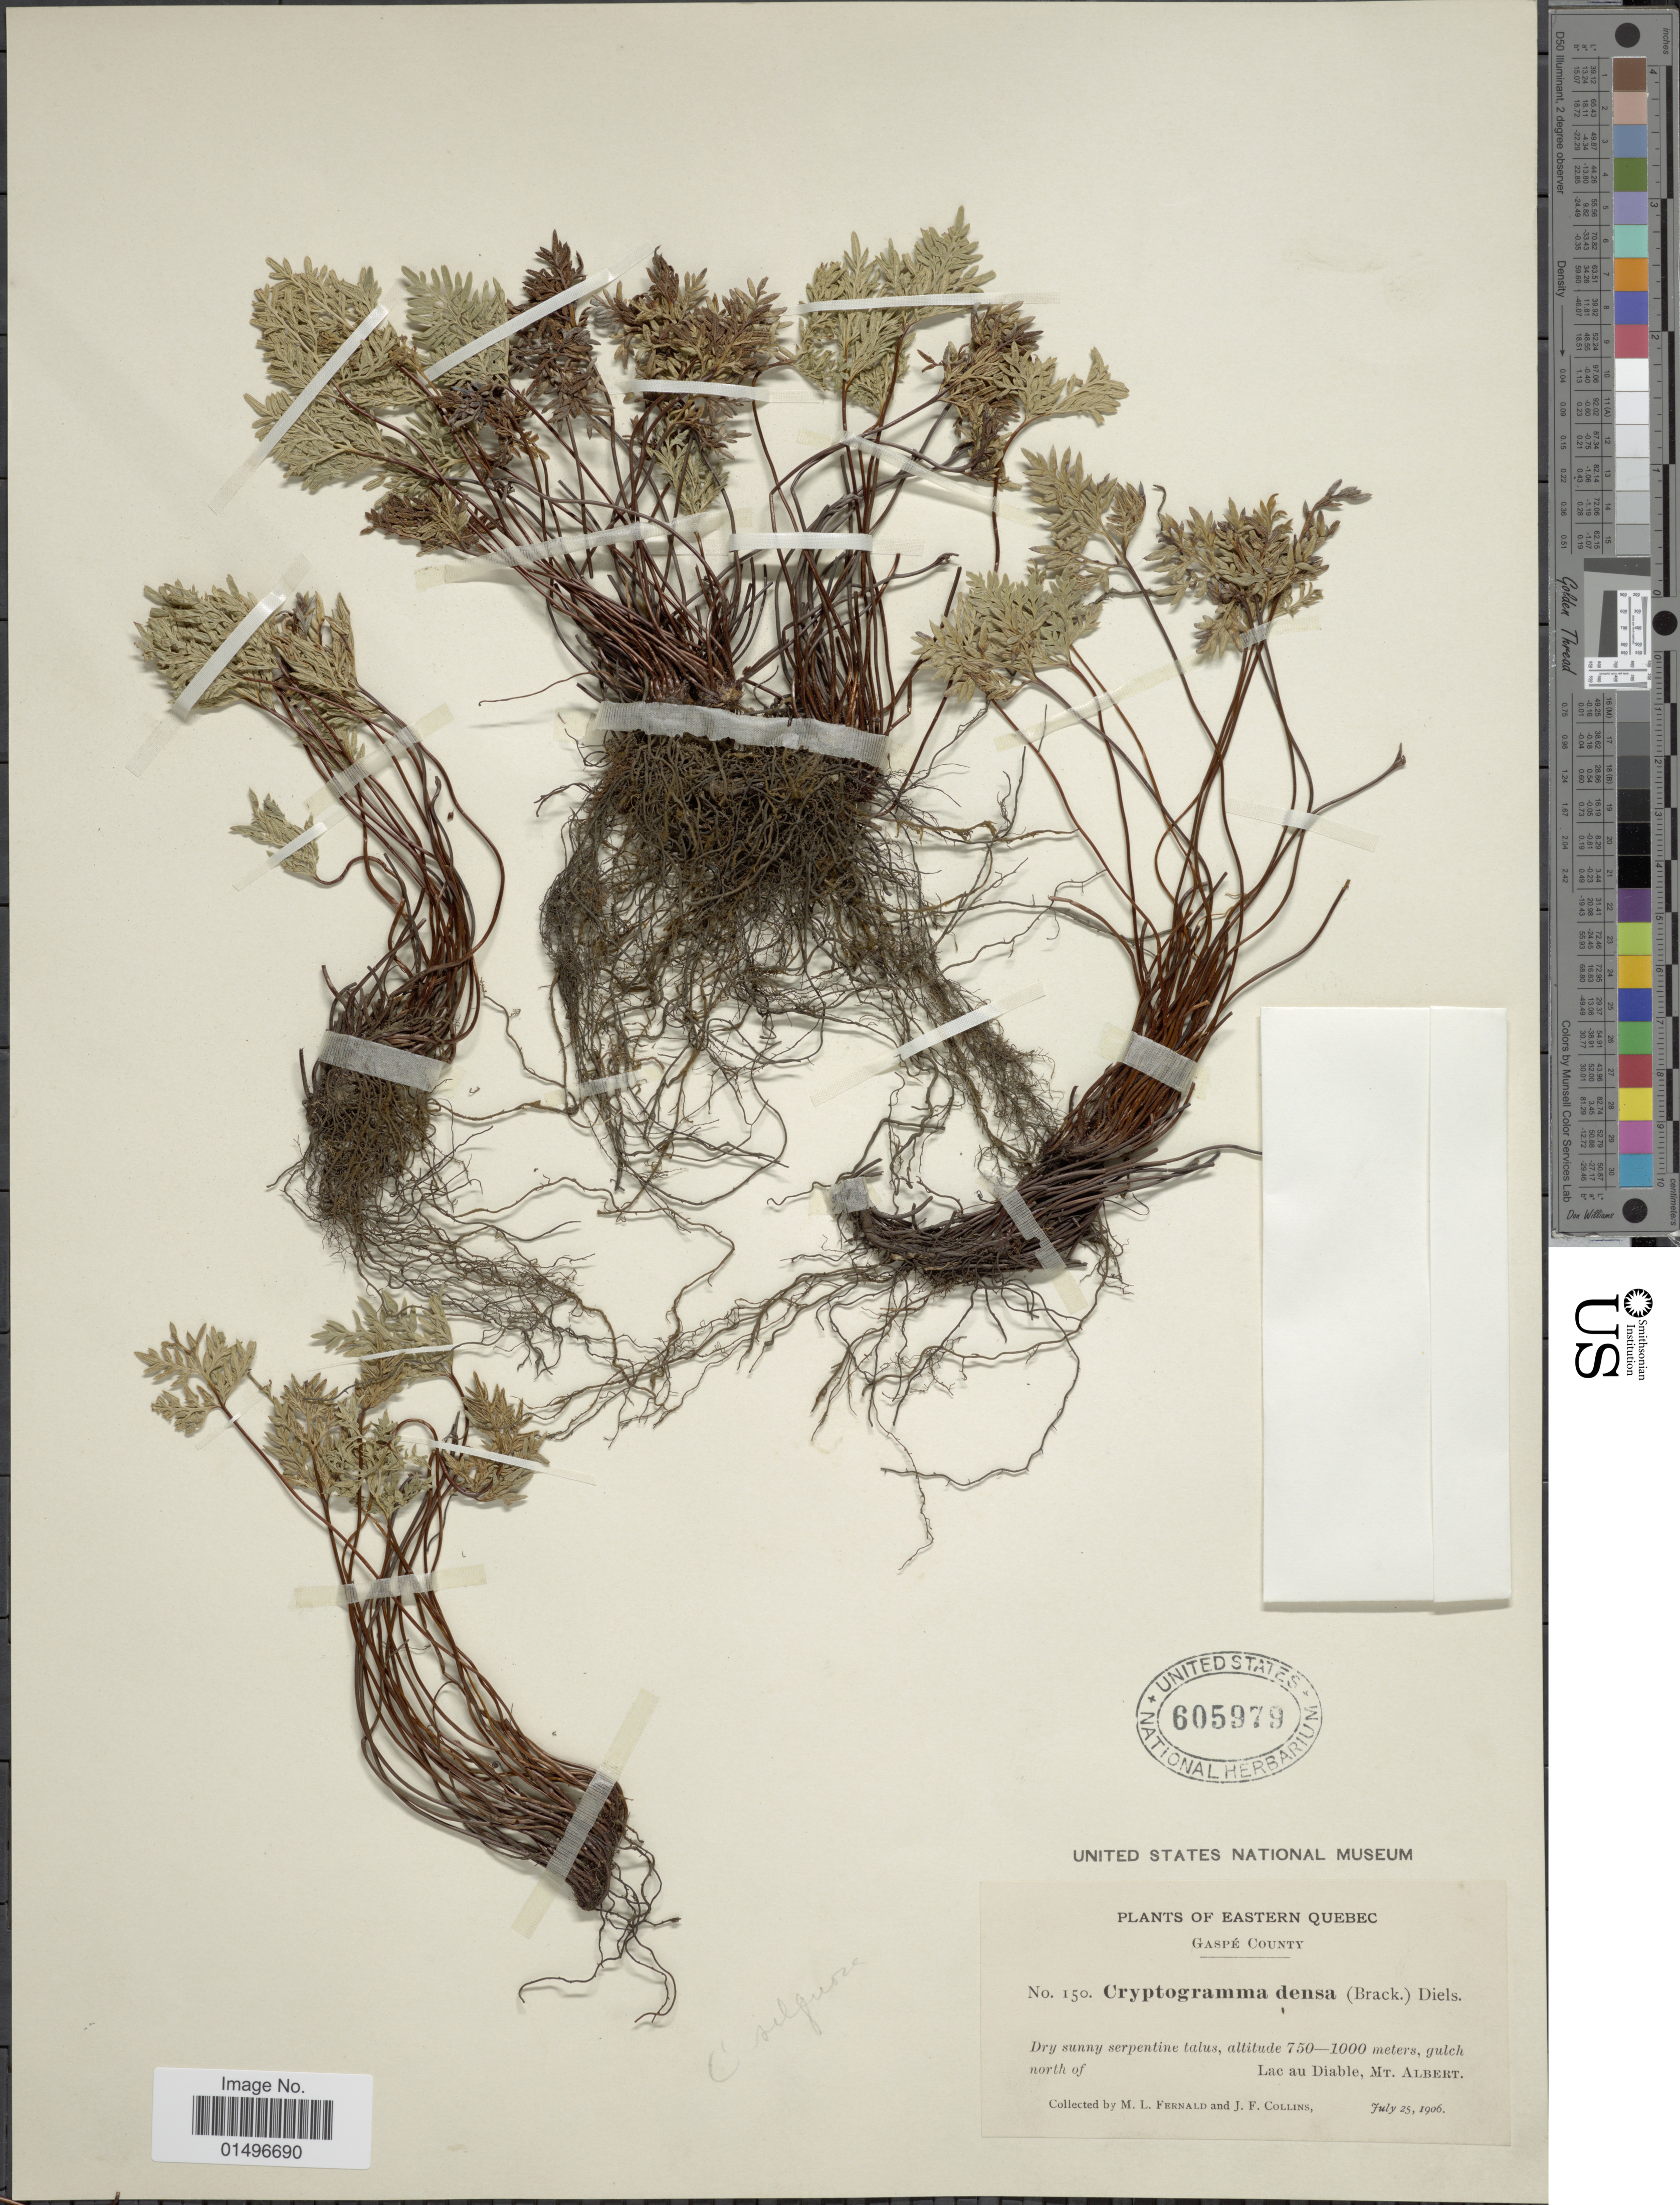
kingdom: Plantae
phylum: Tracheophyta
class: Polypodiopsida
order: Polypodiales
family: Pteridaceae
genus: Aspidotis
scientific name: Aspidotis densa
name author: (Brack.) Lellinger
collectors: M. L. Fernald & J. Collins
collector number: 150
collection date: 1906-07-25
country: Canada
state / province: Quebec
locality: Eastern Quebec, Gaspe County, north of Lac au Diable, Mt. Albert.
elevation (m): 750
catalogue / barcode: US 605979